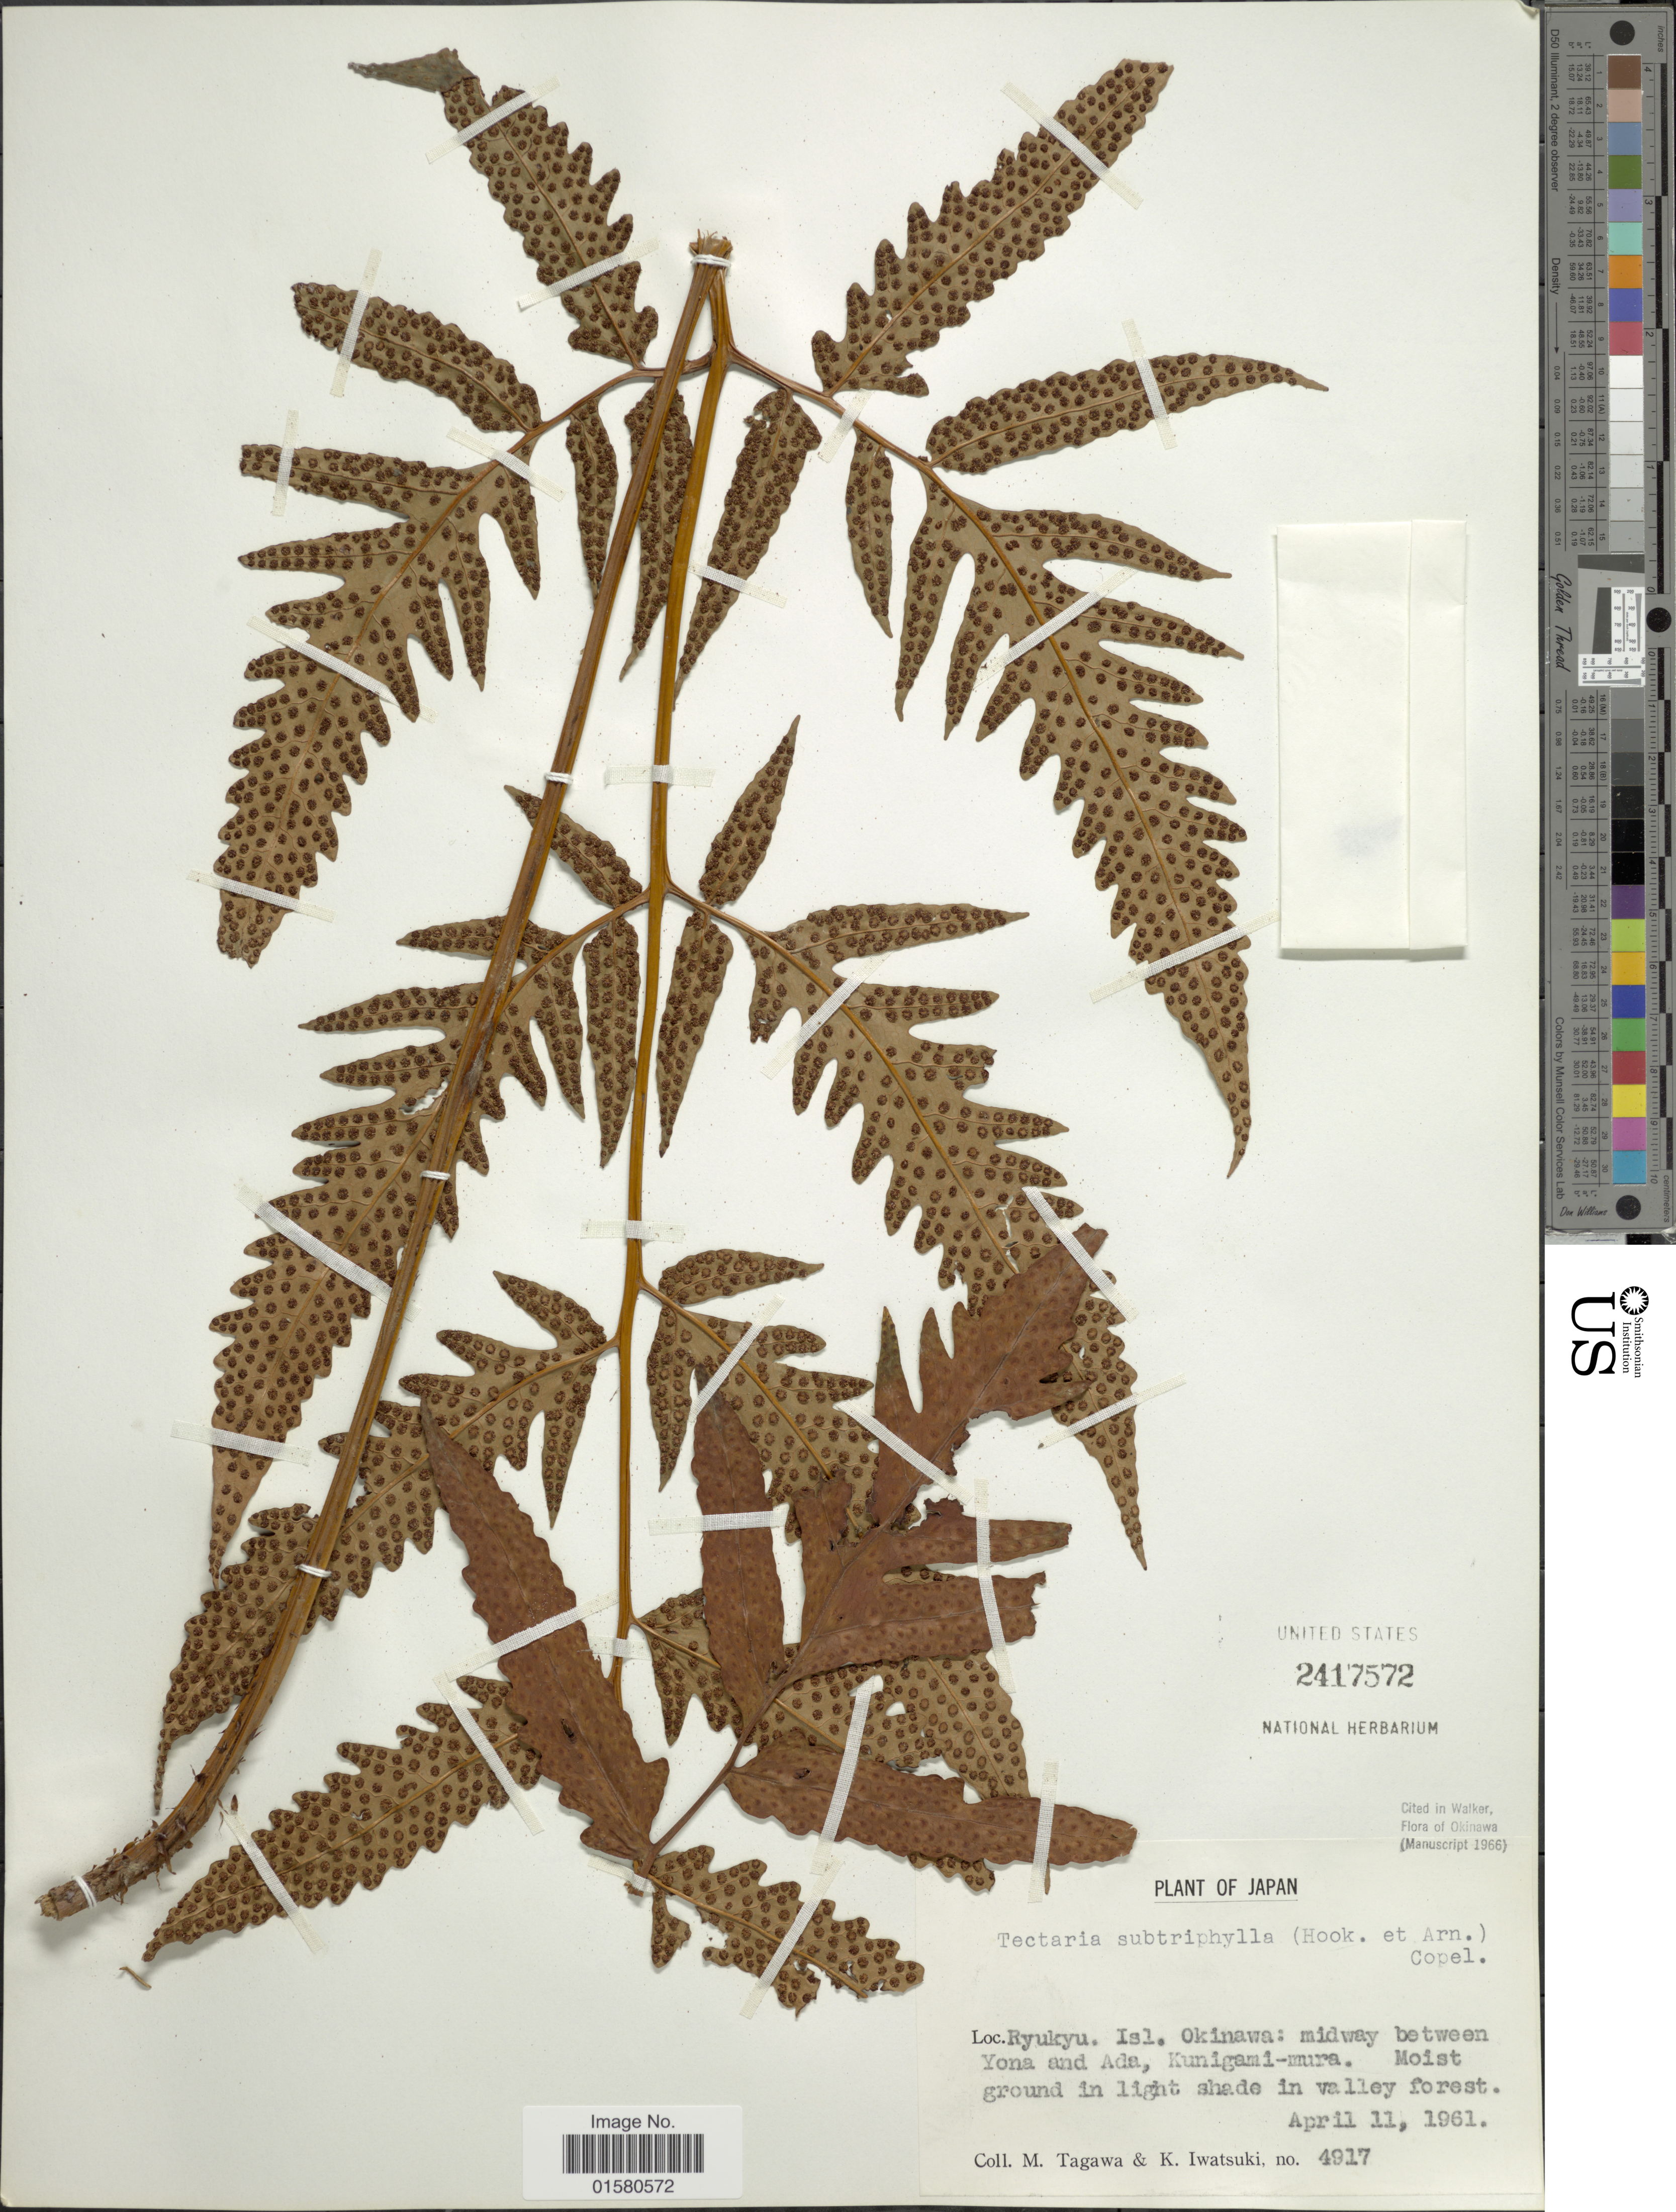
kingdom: Plantae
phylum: Tracheophyta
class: Polypodiopsida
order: Polypodiales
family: Tectariaceae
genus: Tectaria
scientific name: Tectaria subtriphylla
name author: (Hook. & Arn.) Copel.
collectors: M. Tagawa & K. Iwatsuki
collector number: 4917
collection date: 1961-04-11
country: Japan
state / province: Okinawa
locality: Ryukyu, Isl, Okinawa, Midway between Yona and ada, Kunigami-mura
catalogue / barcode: US 2417572